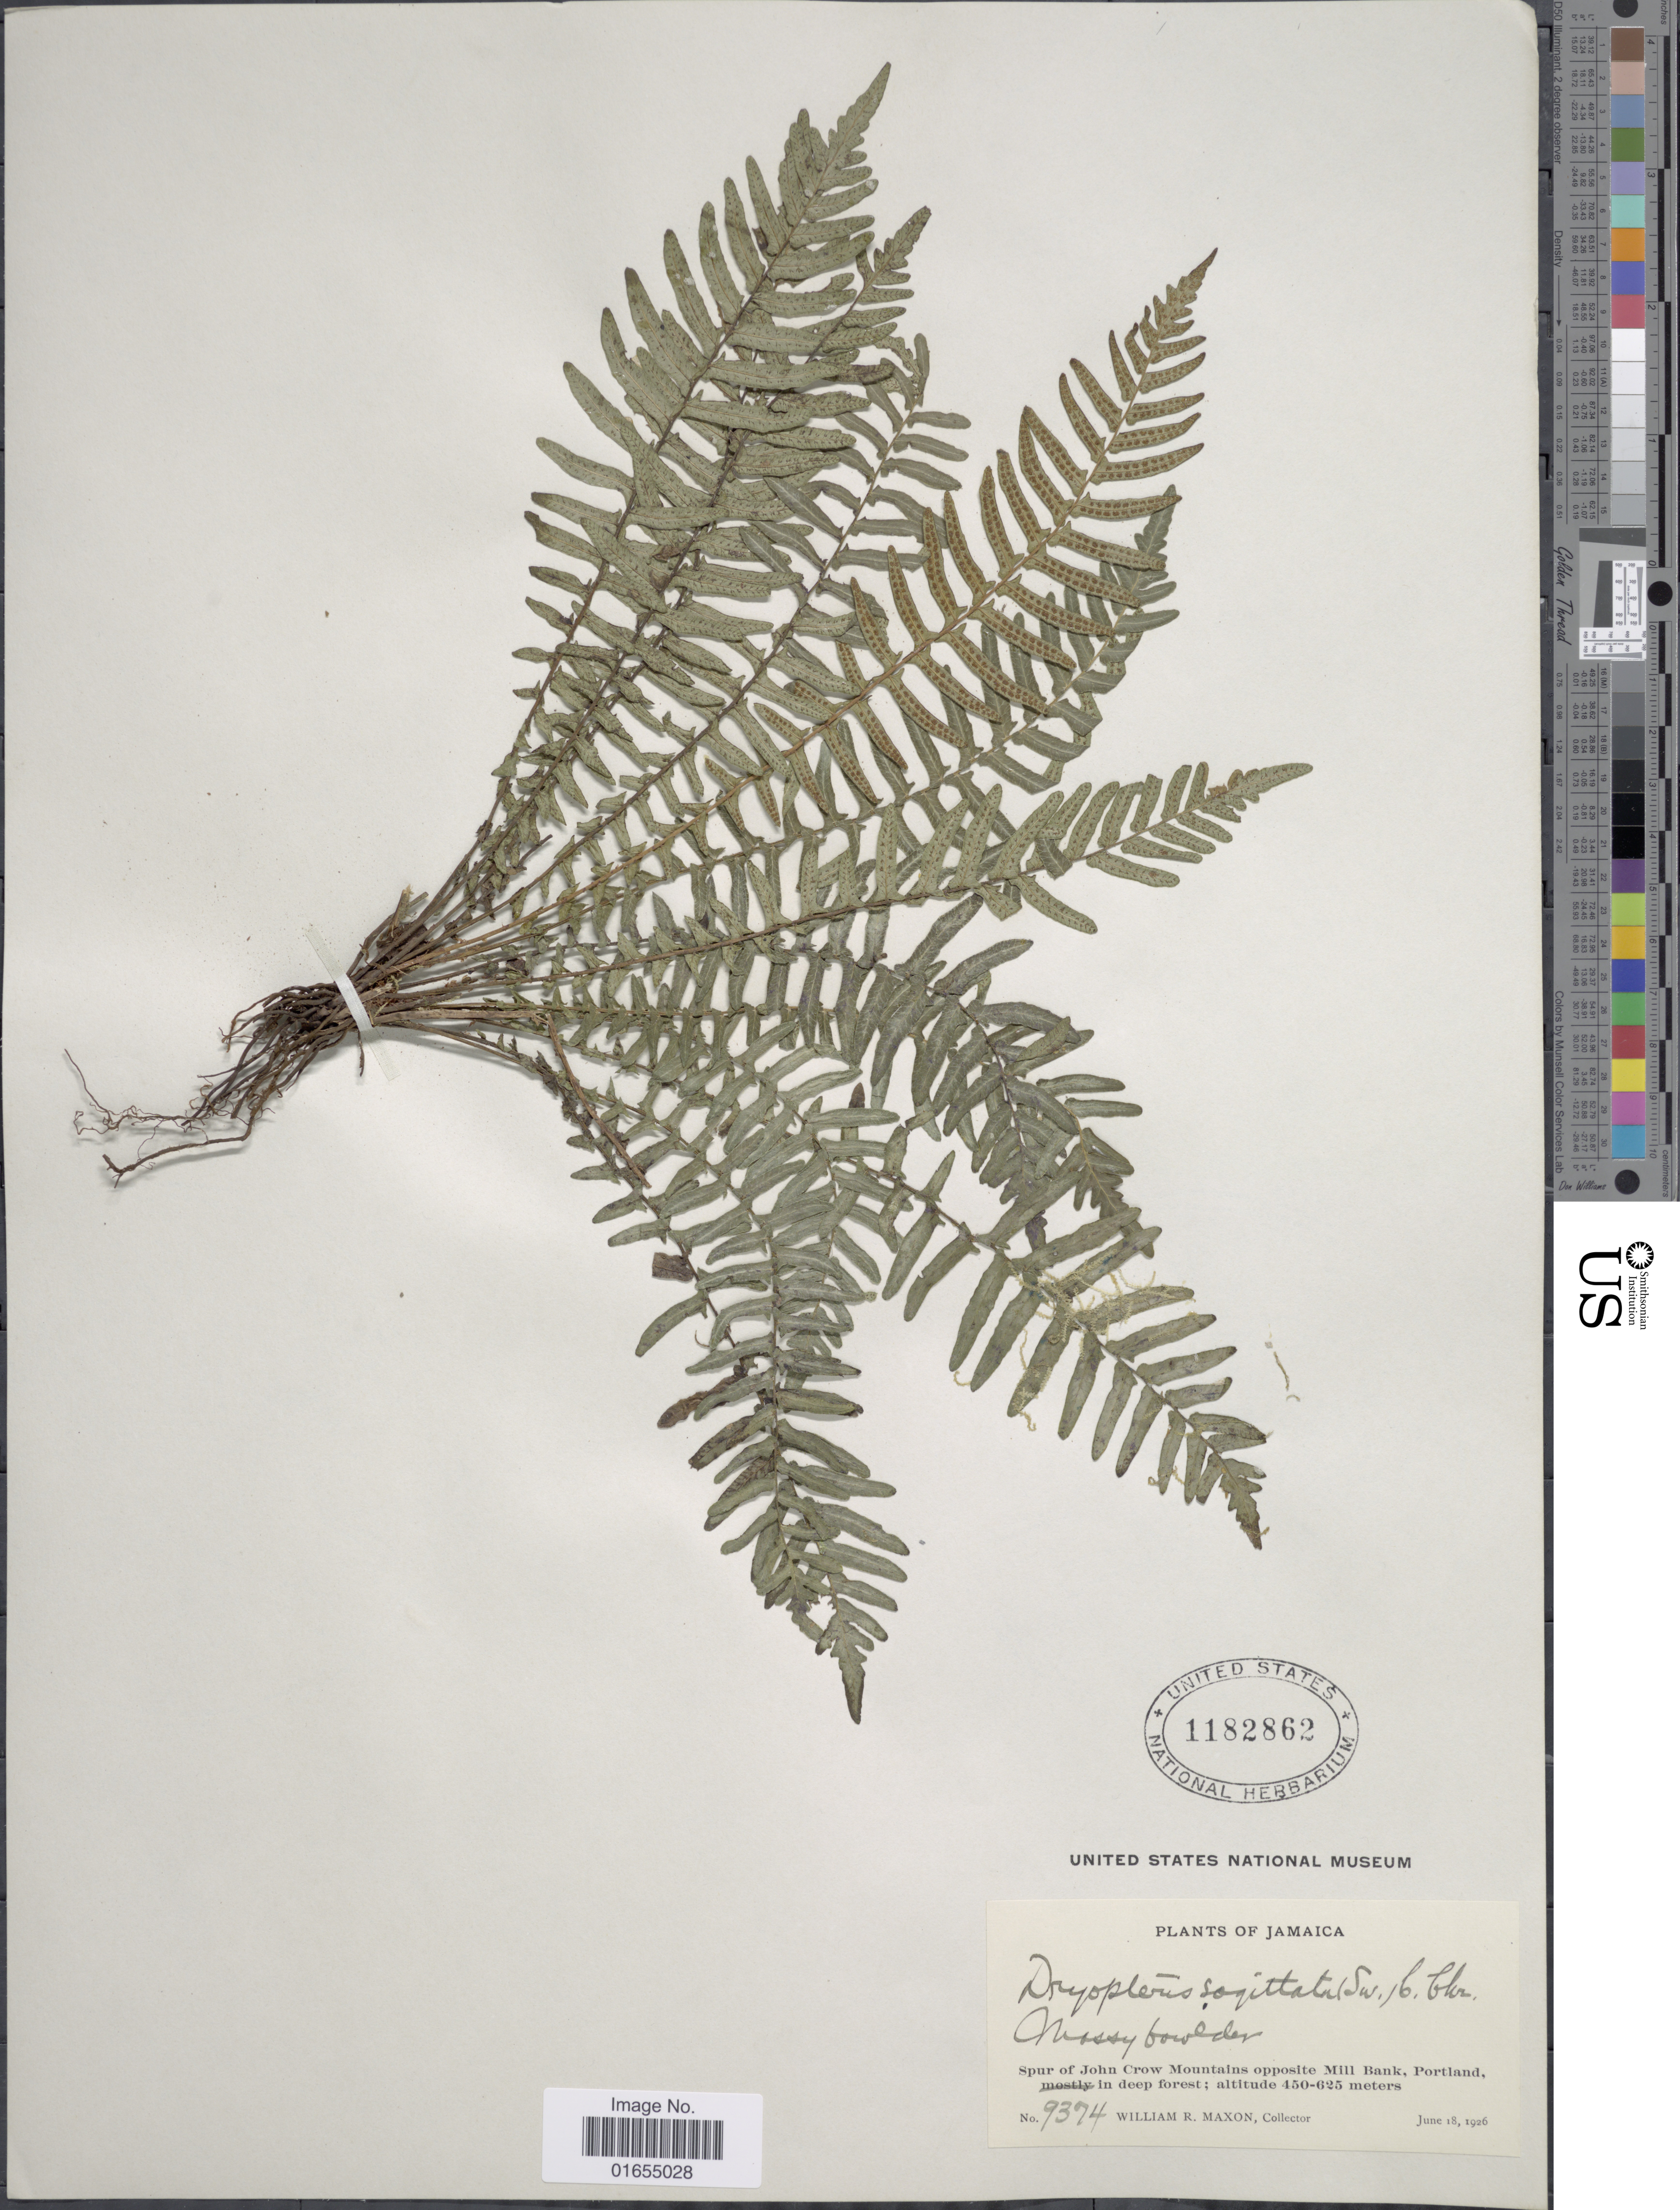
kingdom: Plantae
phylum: Tracheophyta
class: Polypodiopsida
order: Polypodiales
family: Thelypteridaceae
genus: Goniopteris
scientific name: Goniopteris sagittata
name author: (Sw.) Pic. Serm.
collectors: W. R. Maxon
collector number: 9374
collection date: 1926-06-18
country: Jamaica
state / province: Portland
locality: Spur of John Crow Mountains opposite Mill Bank, in deep forest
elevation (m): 450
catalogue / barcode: US 1182862